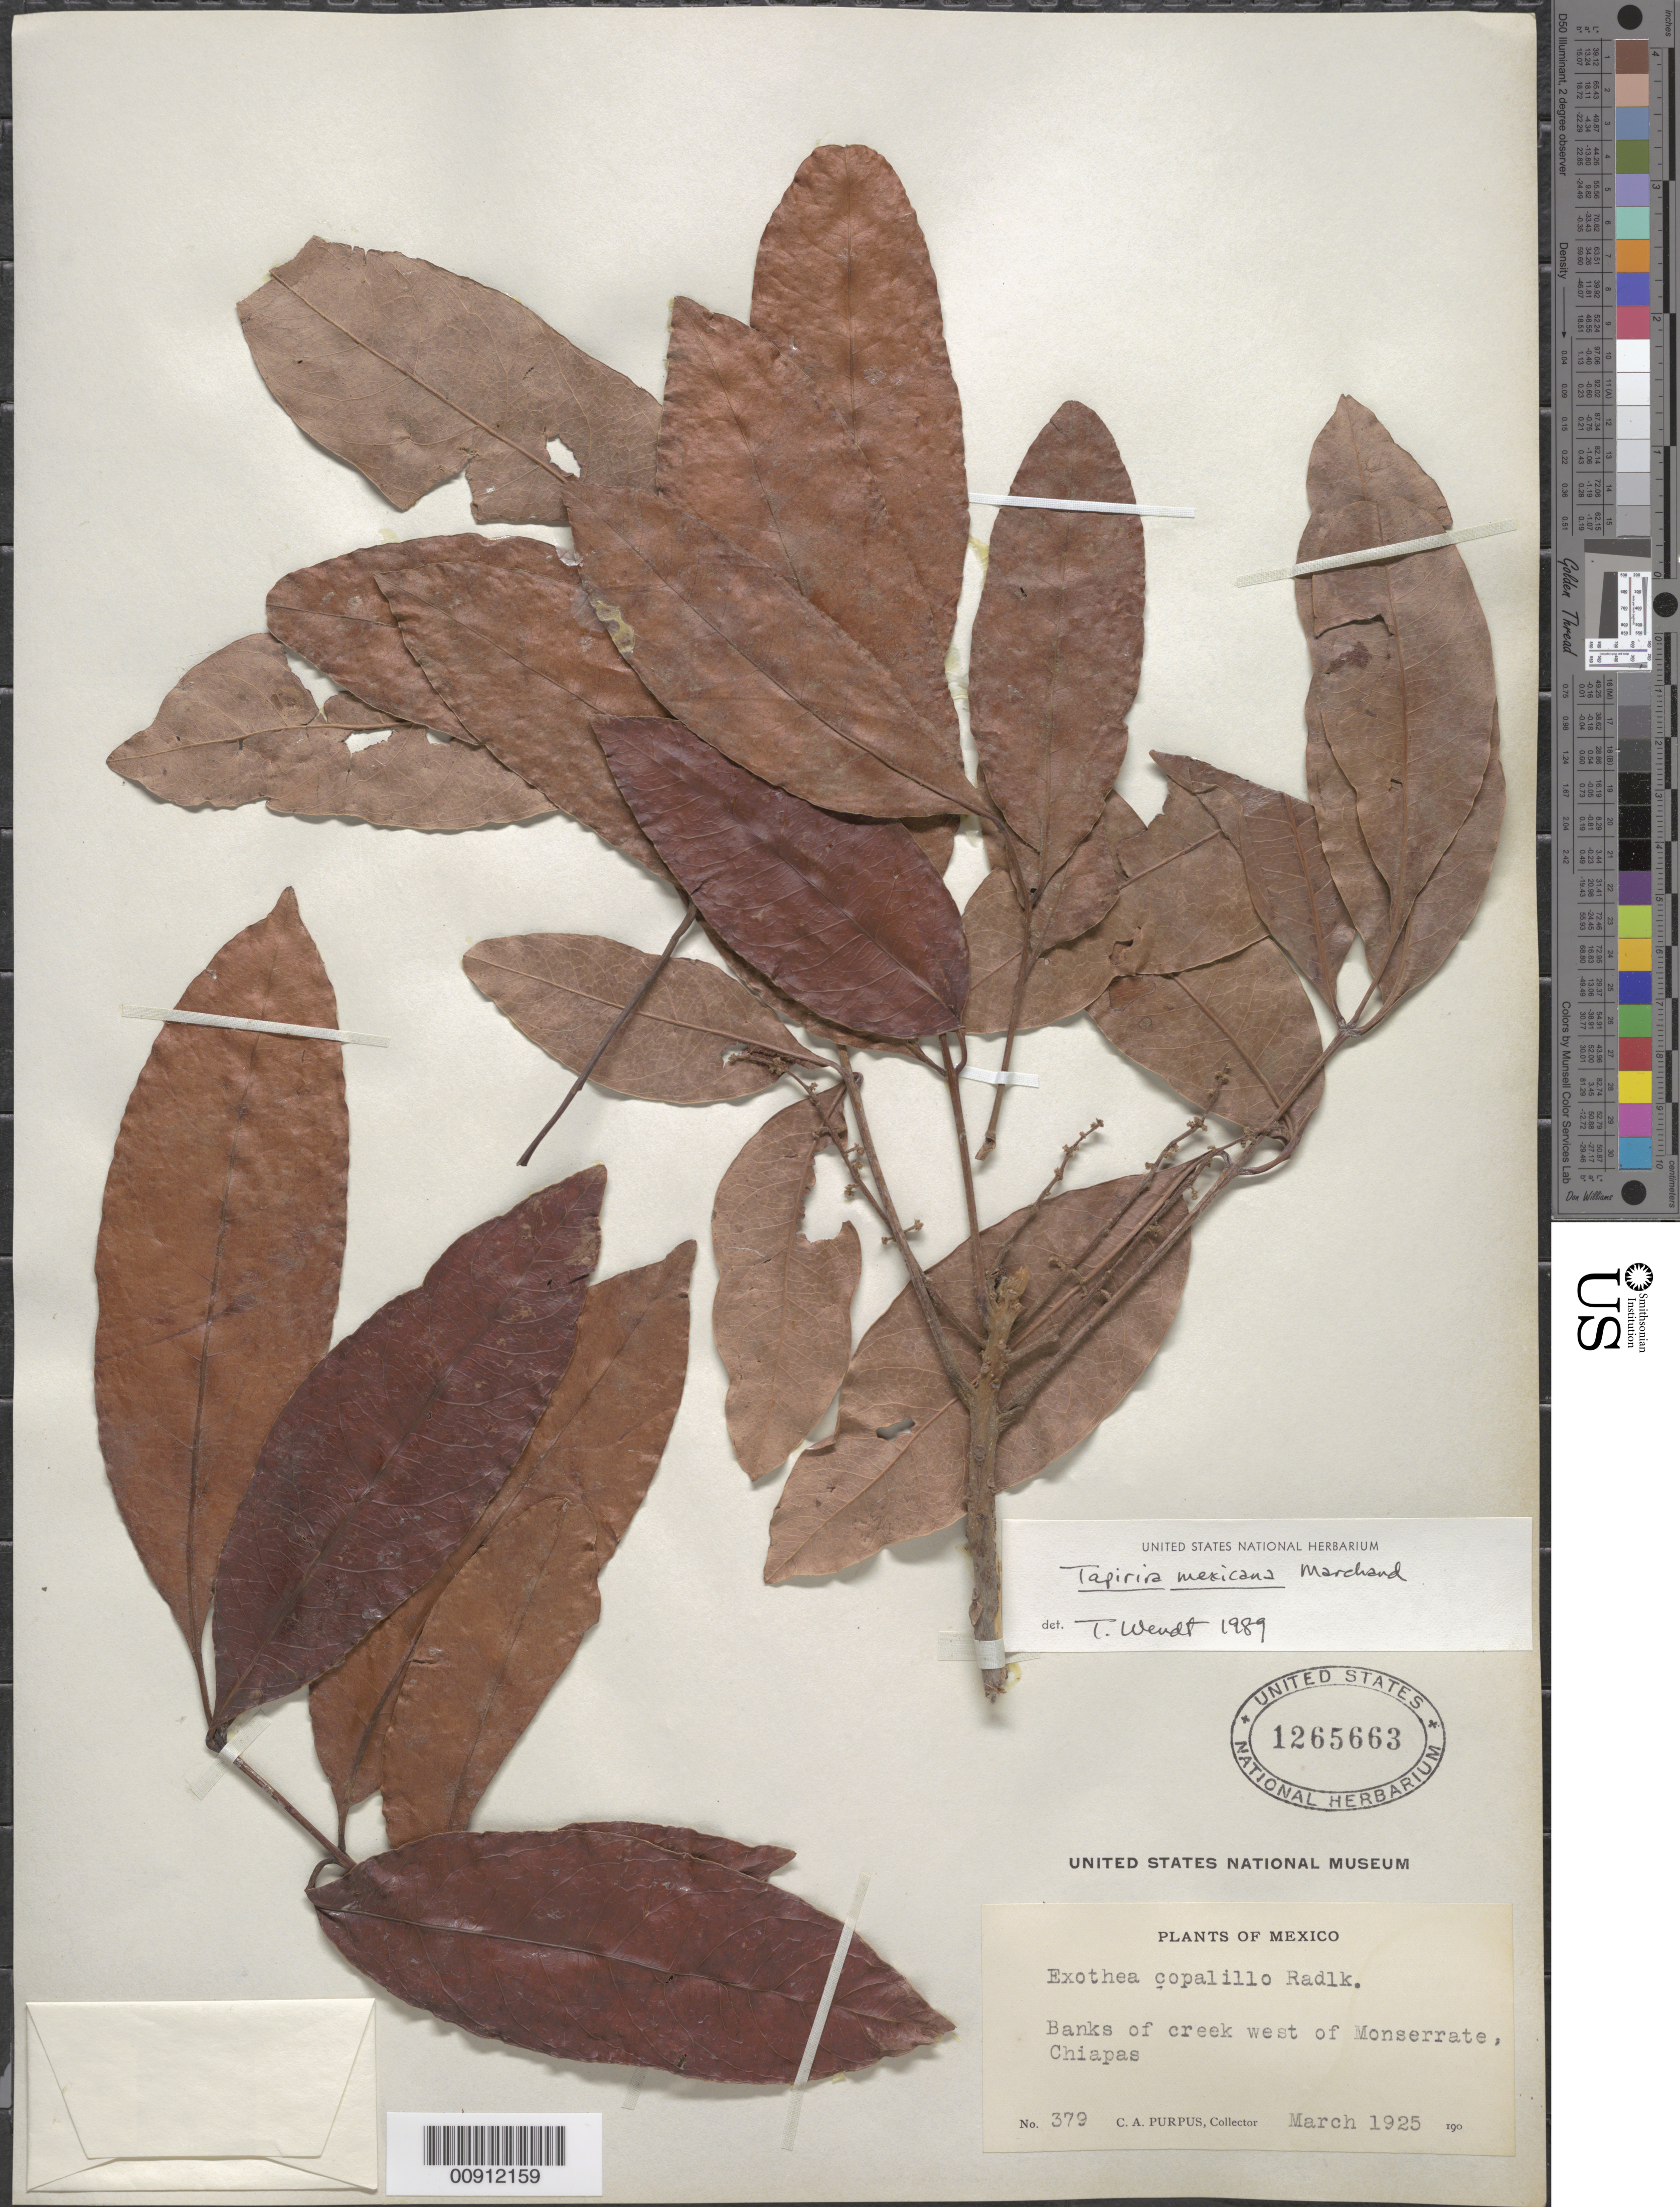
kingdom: Plantae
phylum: Tracheophyta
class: Magnoliopsida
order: Sapindales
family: Anacardiaceae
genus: Tapirira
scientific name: Tapirira mexicana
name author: Marchand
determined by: Mitchell, John D.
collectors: C. A. Purpus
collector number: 379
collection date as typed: Mar 1925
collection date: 1925-03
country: Mexico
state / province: Chiapas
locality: Banks of creek W of Monserrate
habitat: Banks of creek.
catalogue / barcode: US 1265663